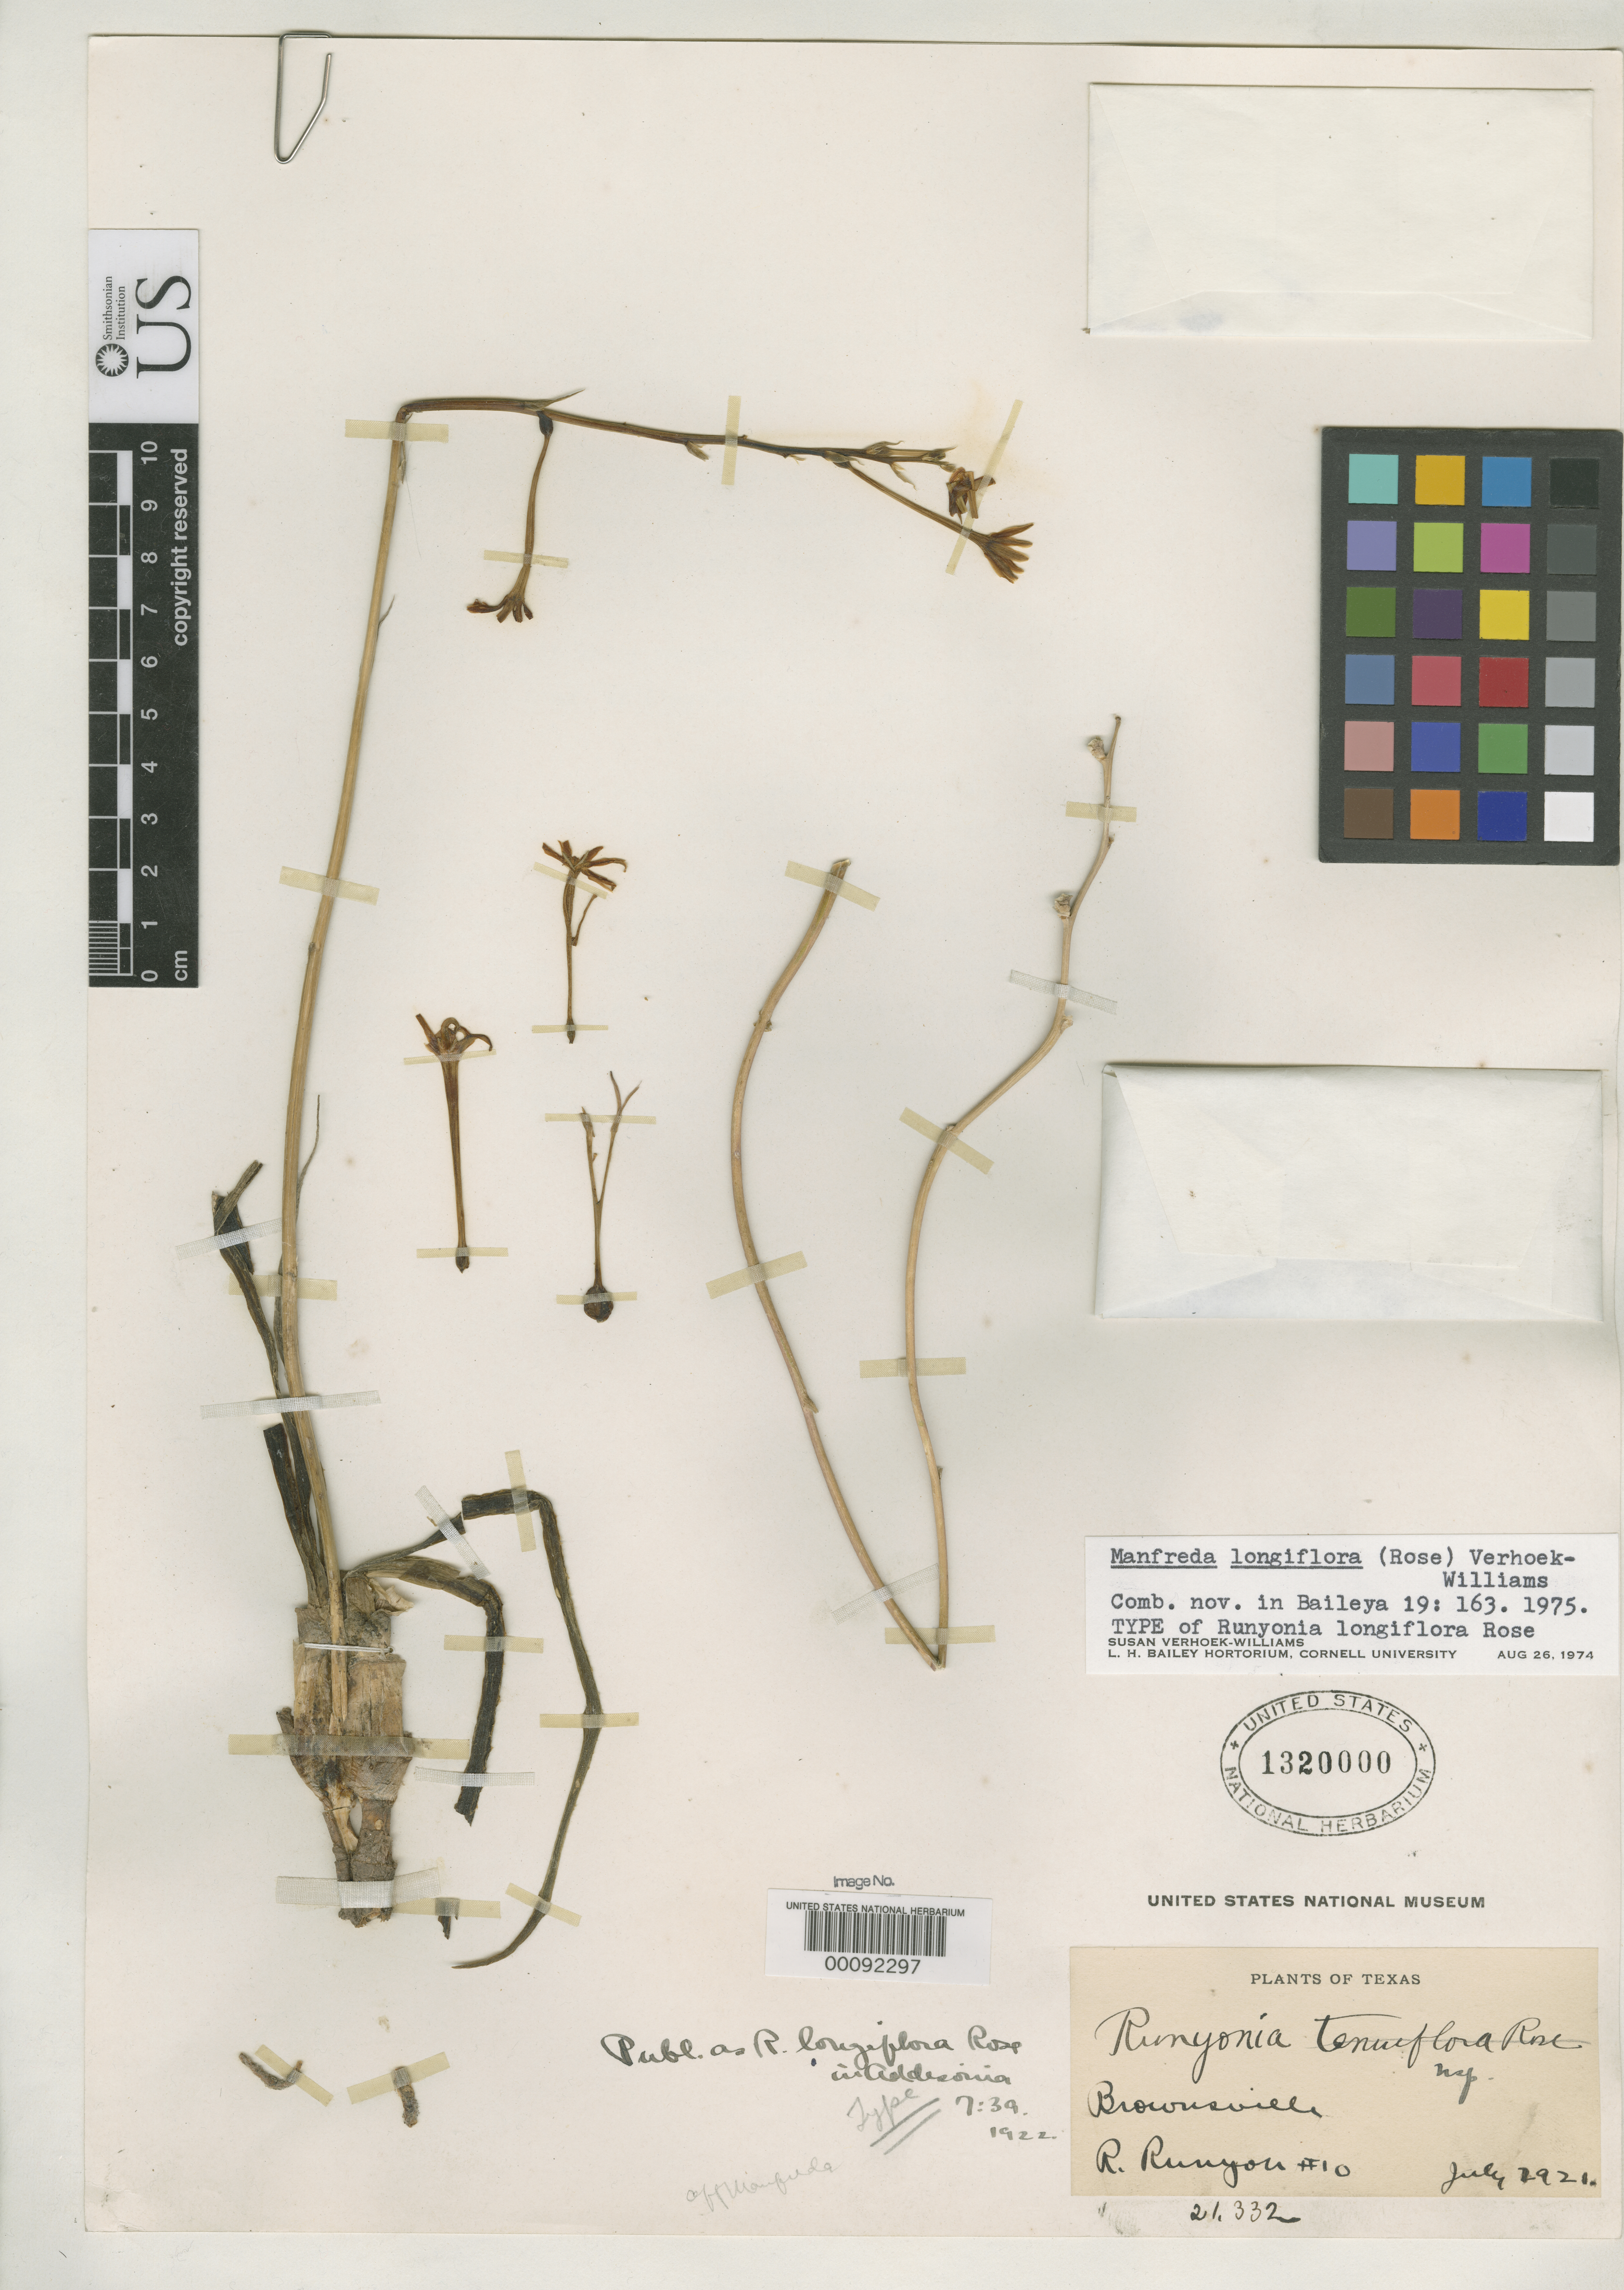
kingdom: Plantae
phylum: Tracheophyta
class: Liliopsida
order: Asparagales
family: Asparagaceae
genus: Agave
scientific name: Agave longiflora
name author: (Rose) G.D. Rowley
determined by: Strong, Mark T., (BOT), Smithsonian Institution - National Museum of Natural History (UNITED STATES)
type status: Holotype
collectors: R. Runyon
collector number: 10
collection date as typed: Jul 1921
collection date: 1921-07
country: United States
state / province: Texas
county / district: Cameron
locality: Near Brownsville.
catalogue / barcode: US 1320000